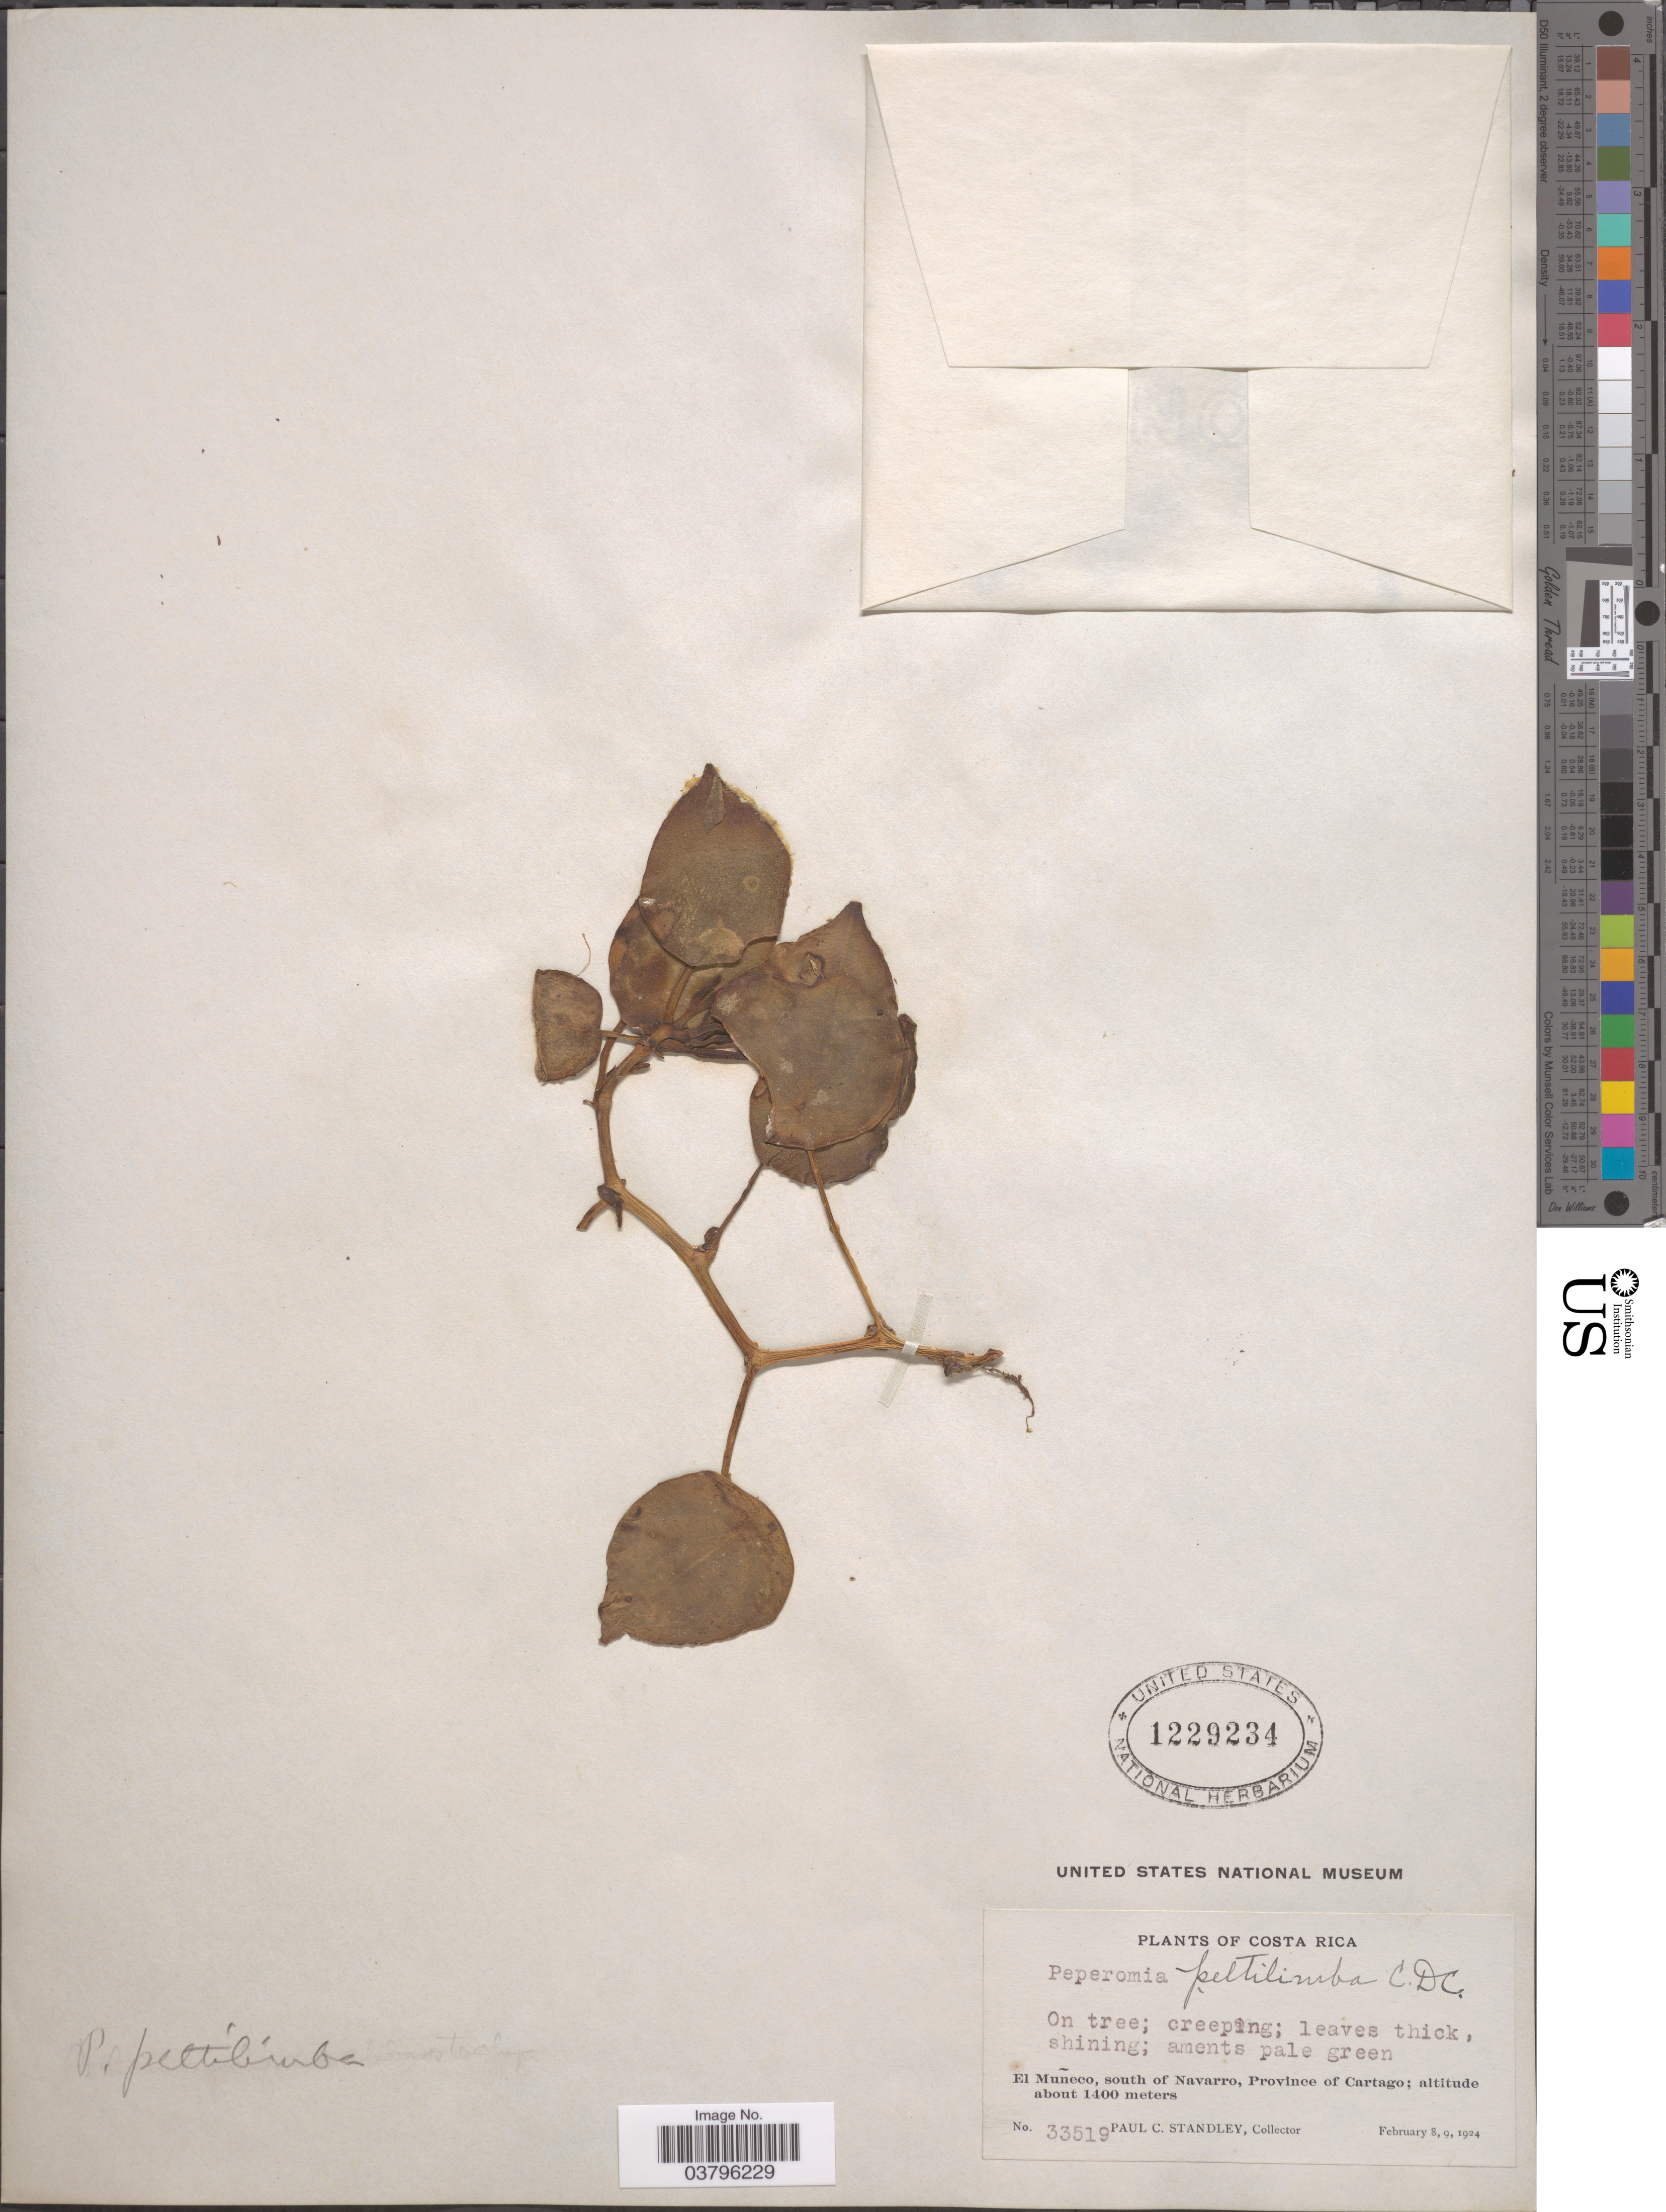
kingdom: Plantae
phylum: Tracheophyta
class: Magnoliopsida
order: Piperales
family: Piperaceae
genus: Peperomia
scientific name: Peperomia peltilimba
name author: Trel. ex C. DC.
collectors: P. C. Standley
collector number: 33519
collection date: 1924-02-08/1924-02-09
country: Costa Rica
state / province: Cartago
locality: El Muñeco, south of Navarro.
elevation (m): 1400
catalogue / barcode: US 1229234